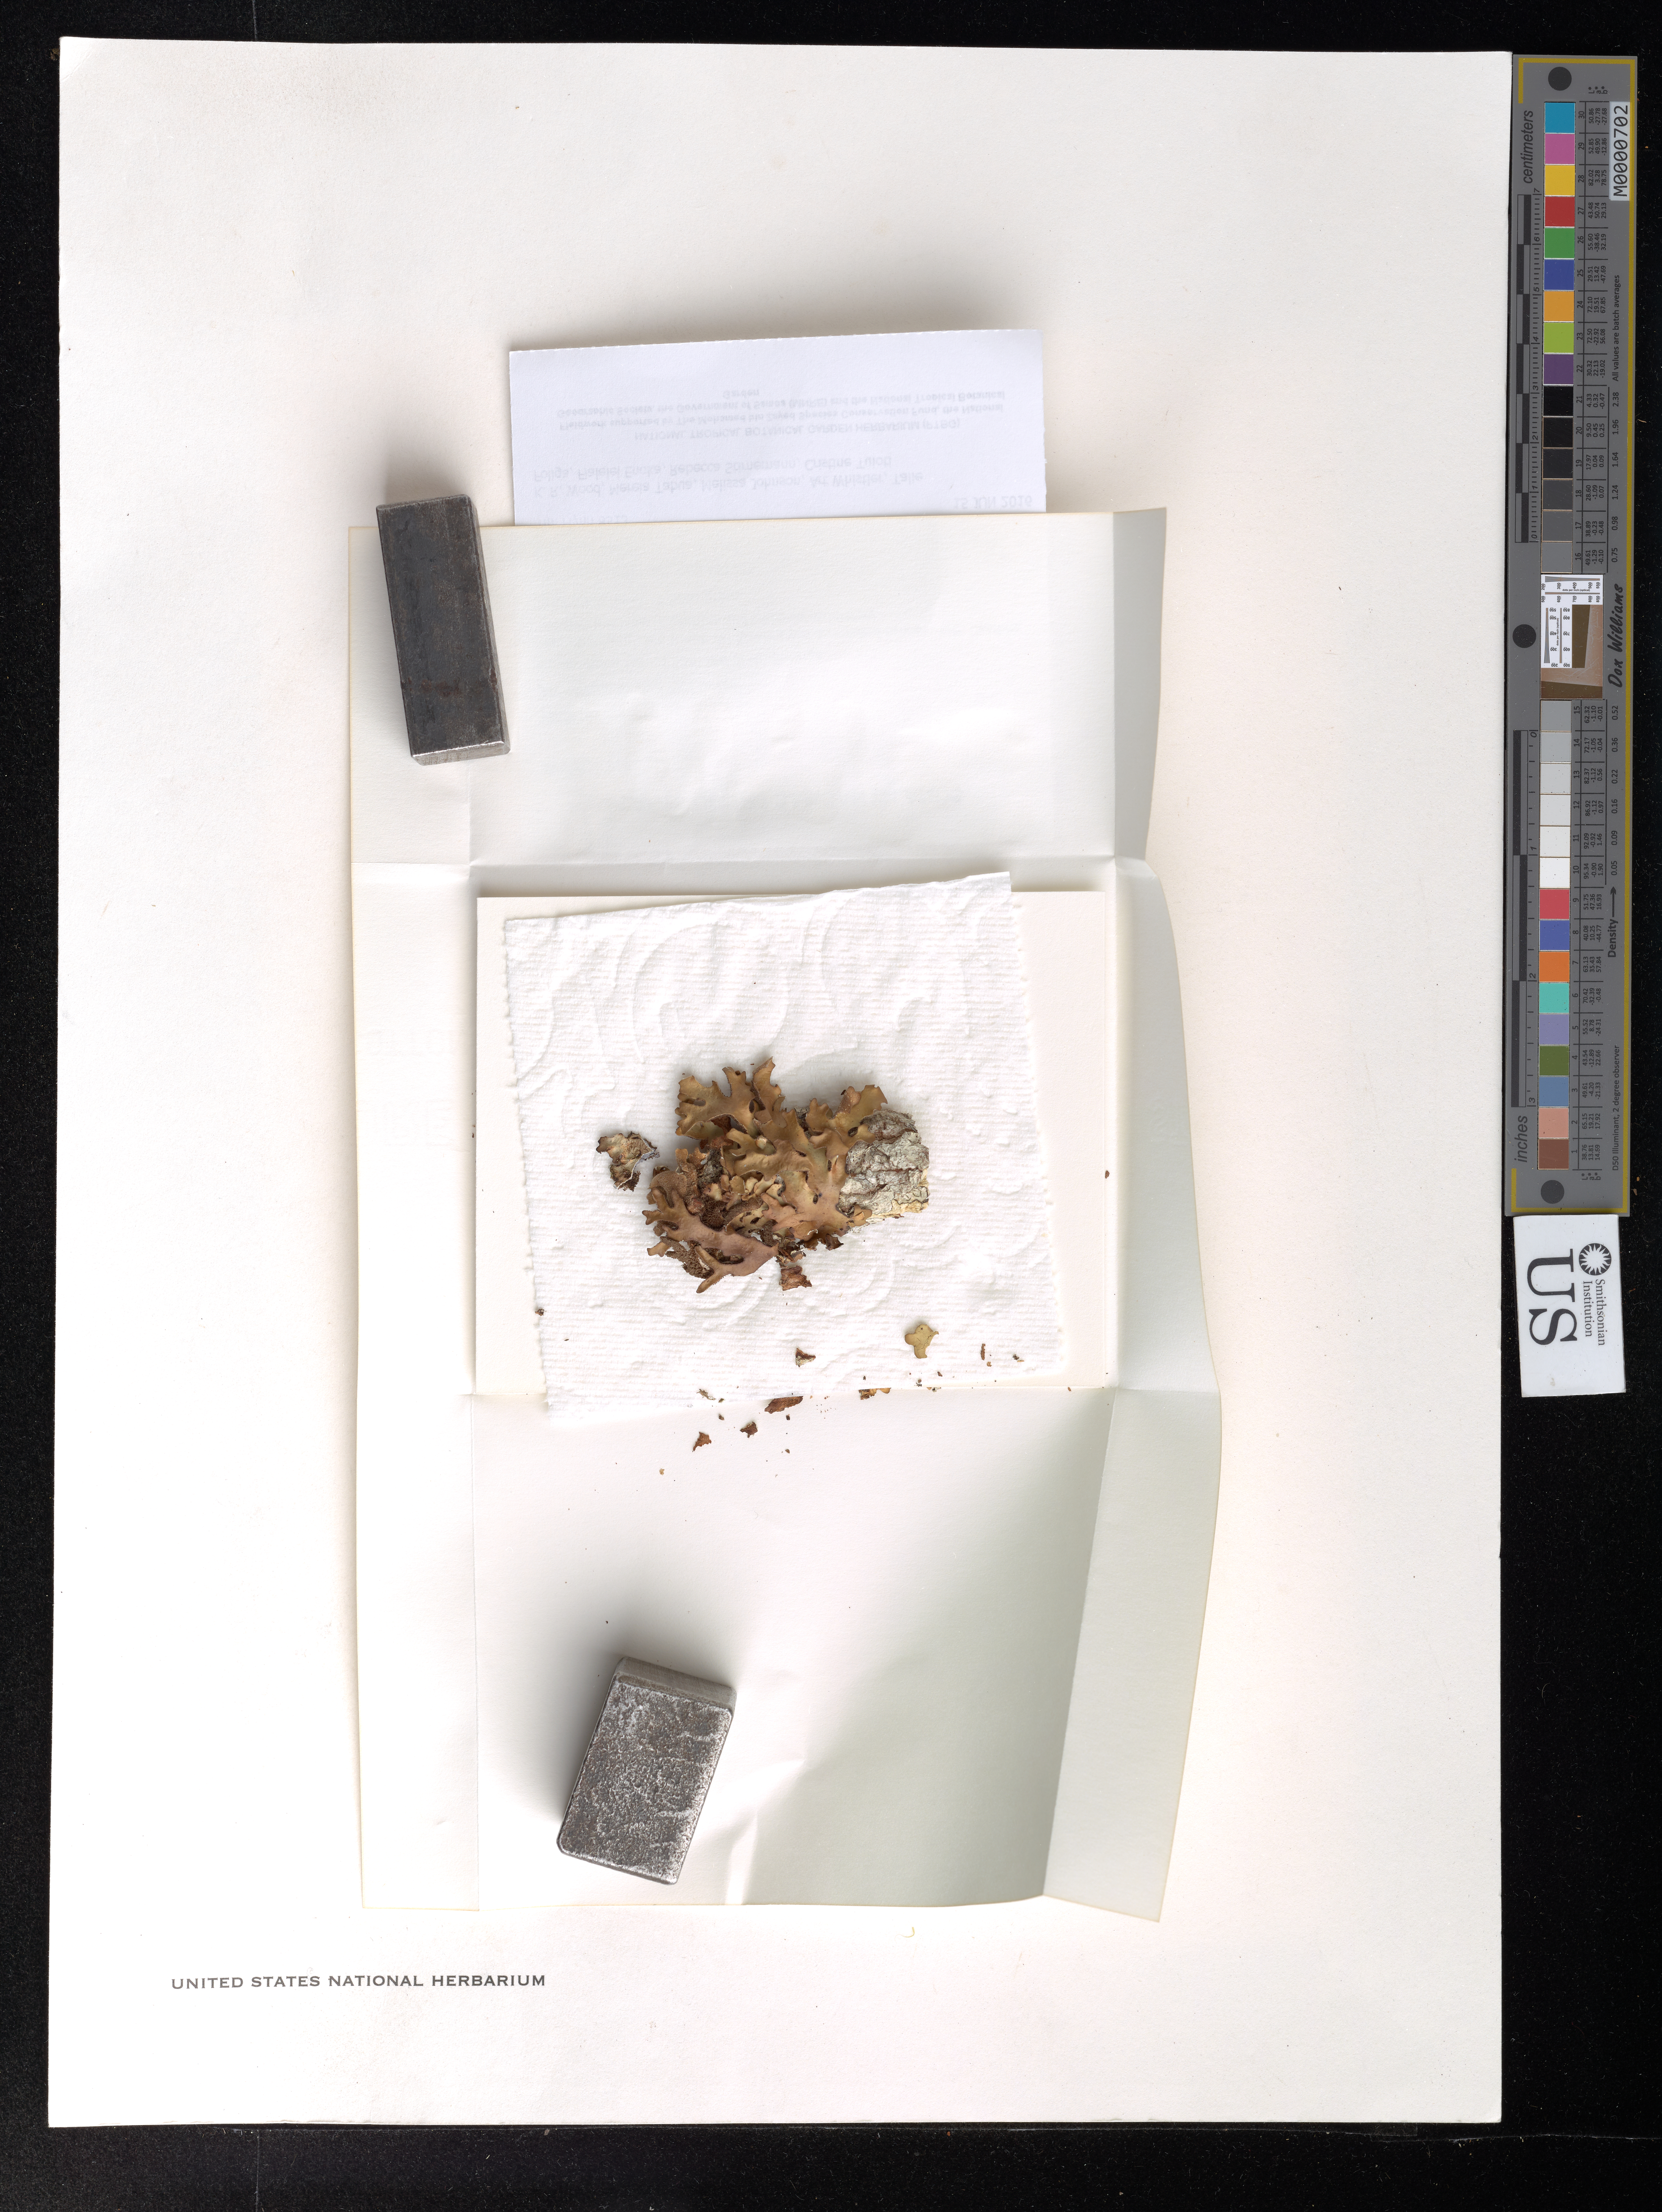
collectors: T. W. Flynn et al.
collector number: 8513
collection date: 2016-06-15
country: Samoa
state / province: Gagaifomauga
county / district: Savaii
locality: Slopes above Asao, 1.5 km NW of Mt. Elietoga.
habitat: Plantation/secondary forest. W/ Elaeocarpus dominated canopy, with Cyathea midstory and Piper,Diplazium and Clidemia understory.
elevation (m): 806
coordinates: -13.580150, -172.651333